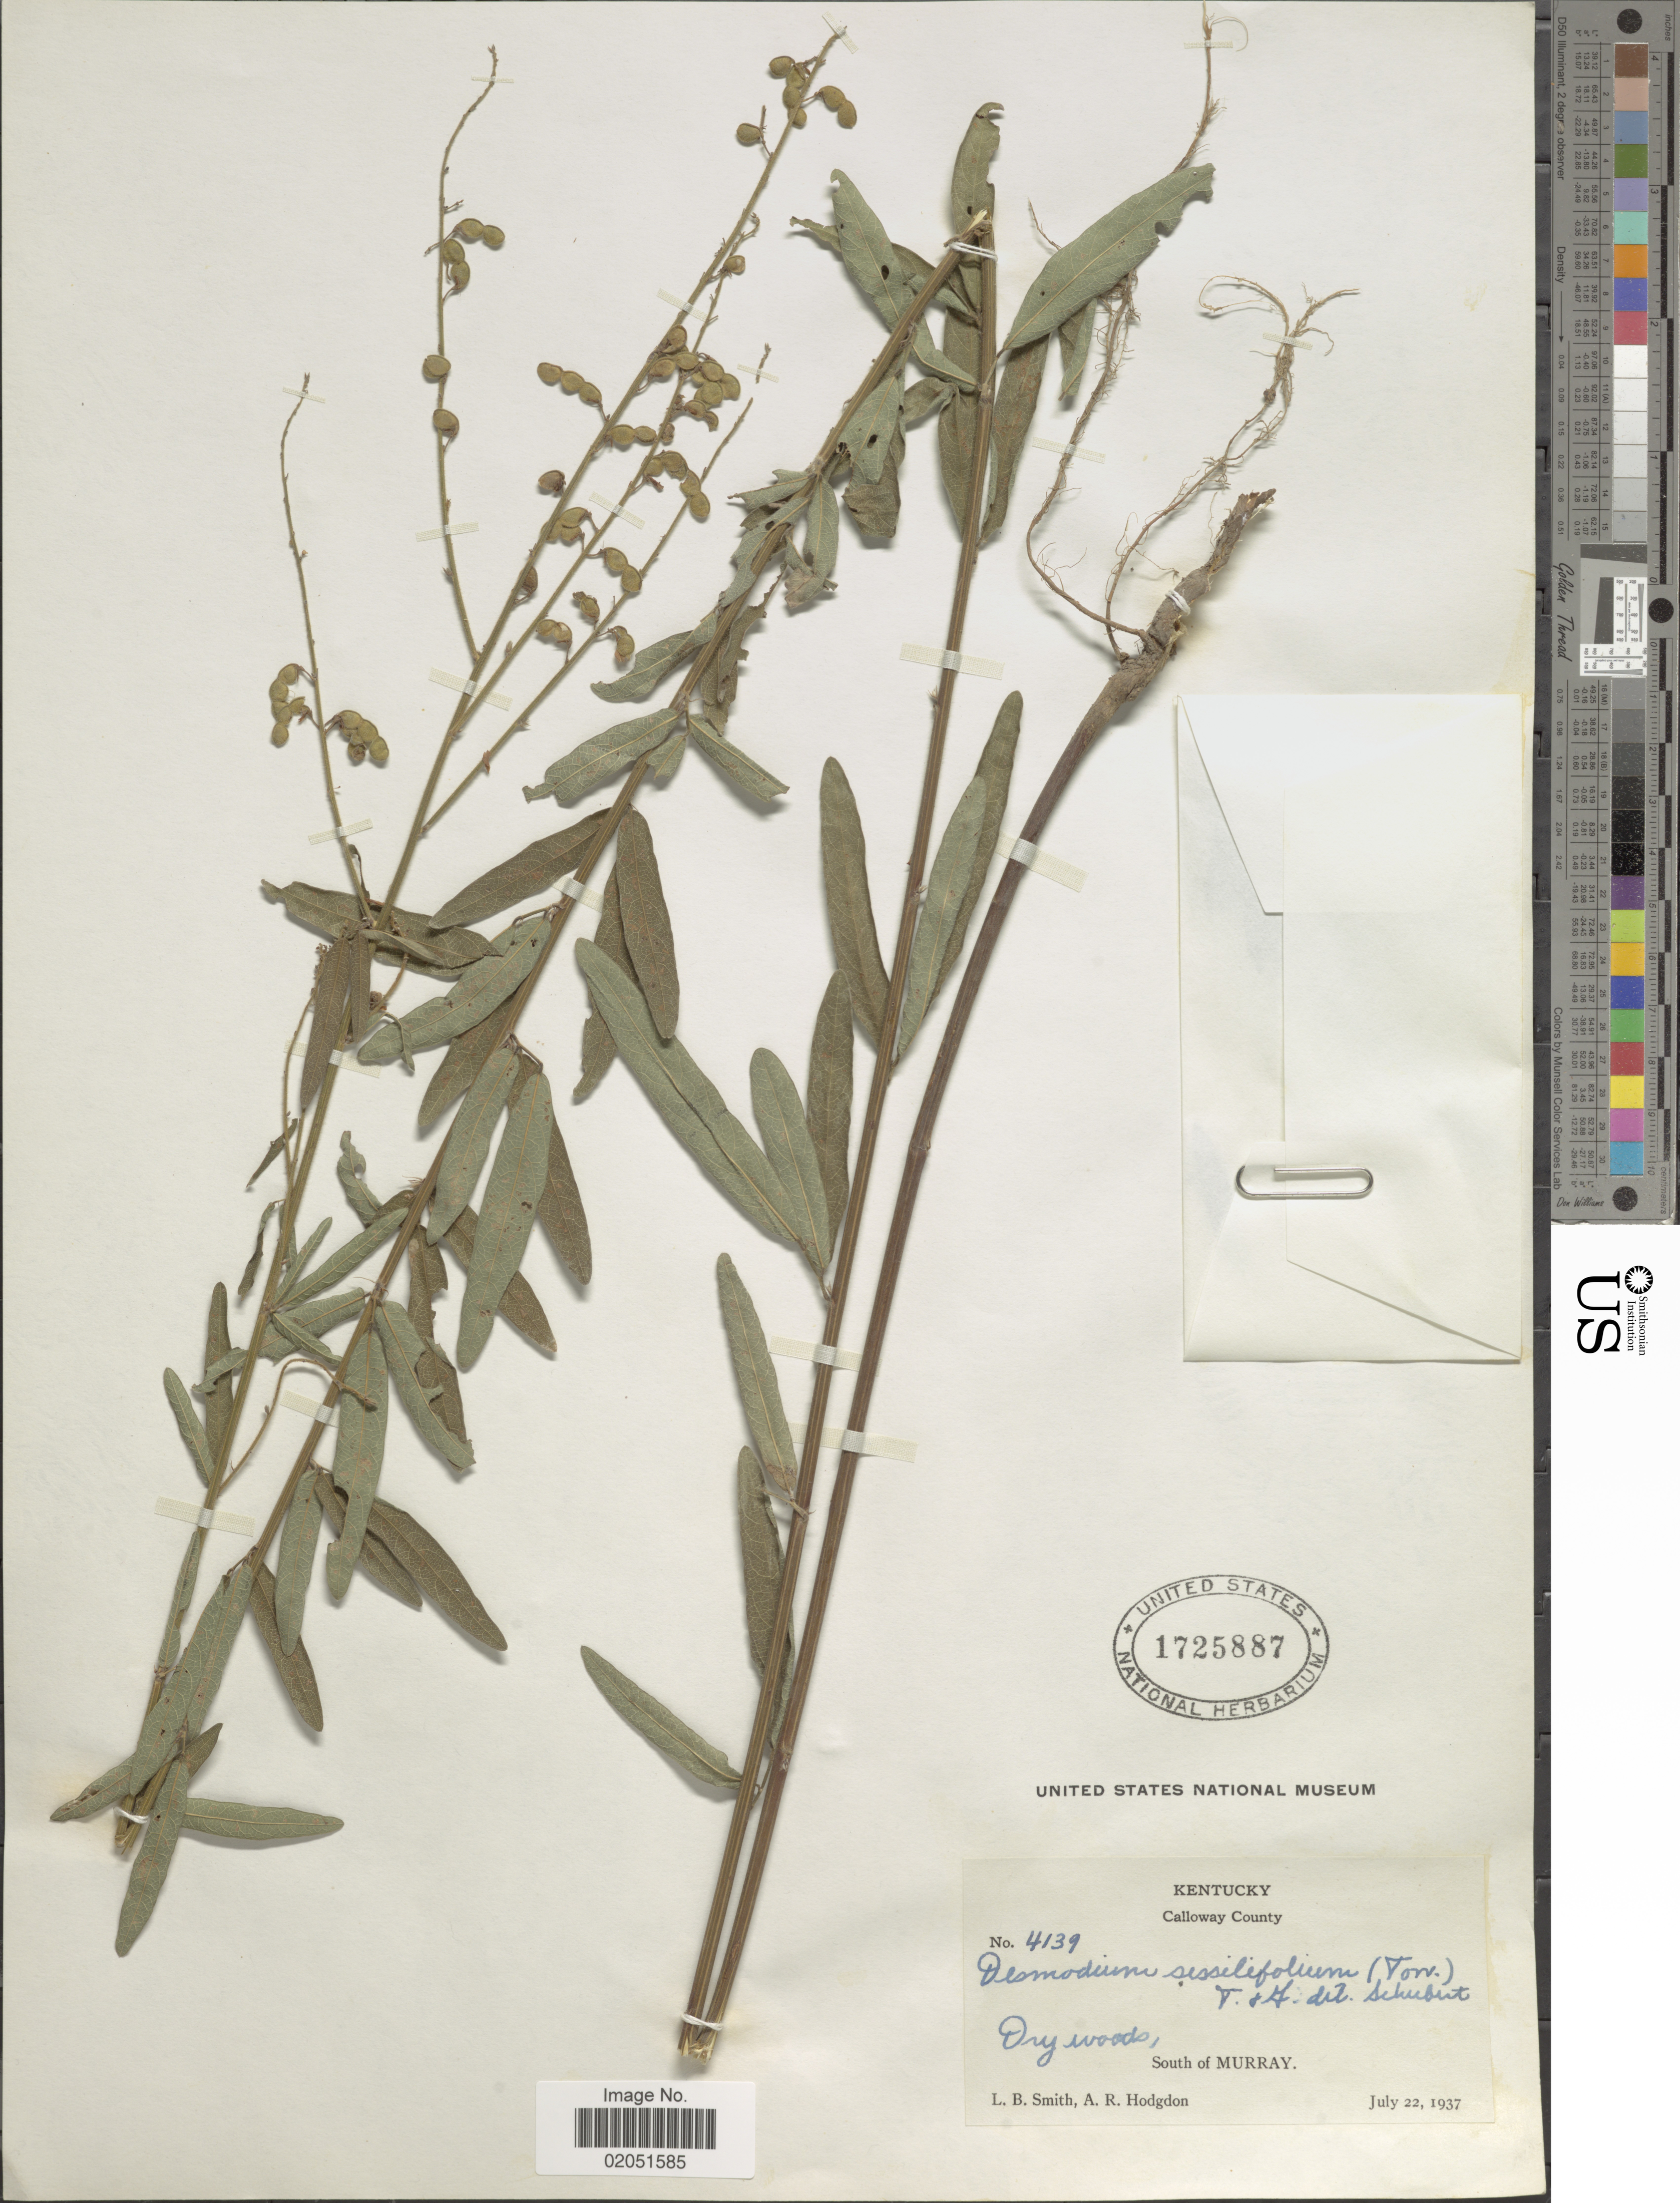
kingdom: Plantae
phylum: Tracheophyta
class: Magnoliopsida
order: Fabales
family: Fabaceae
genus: Desmodium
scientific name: Desmodium sessilifolium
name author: Torr. & A. Gray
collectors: L. Smith & A. R. Hodgdon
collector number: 4139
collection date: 1937-07-22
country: United States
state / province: Kentucky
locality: Calloway County, South of Murray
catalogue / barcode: US 1725887